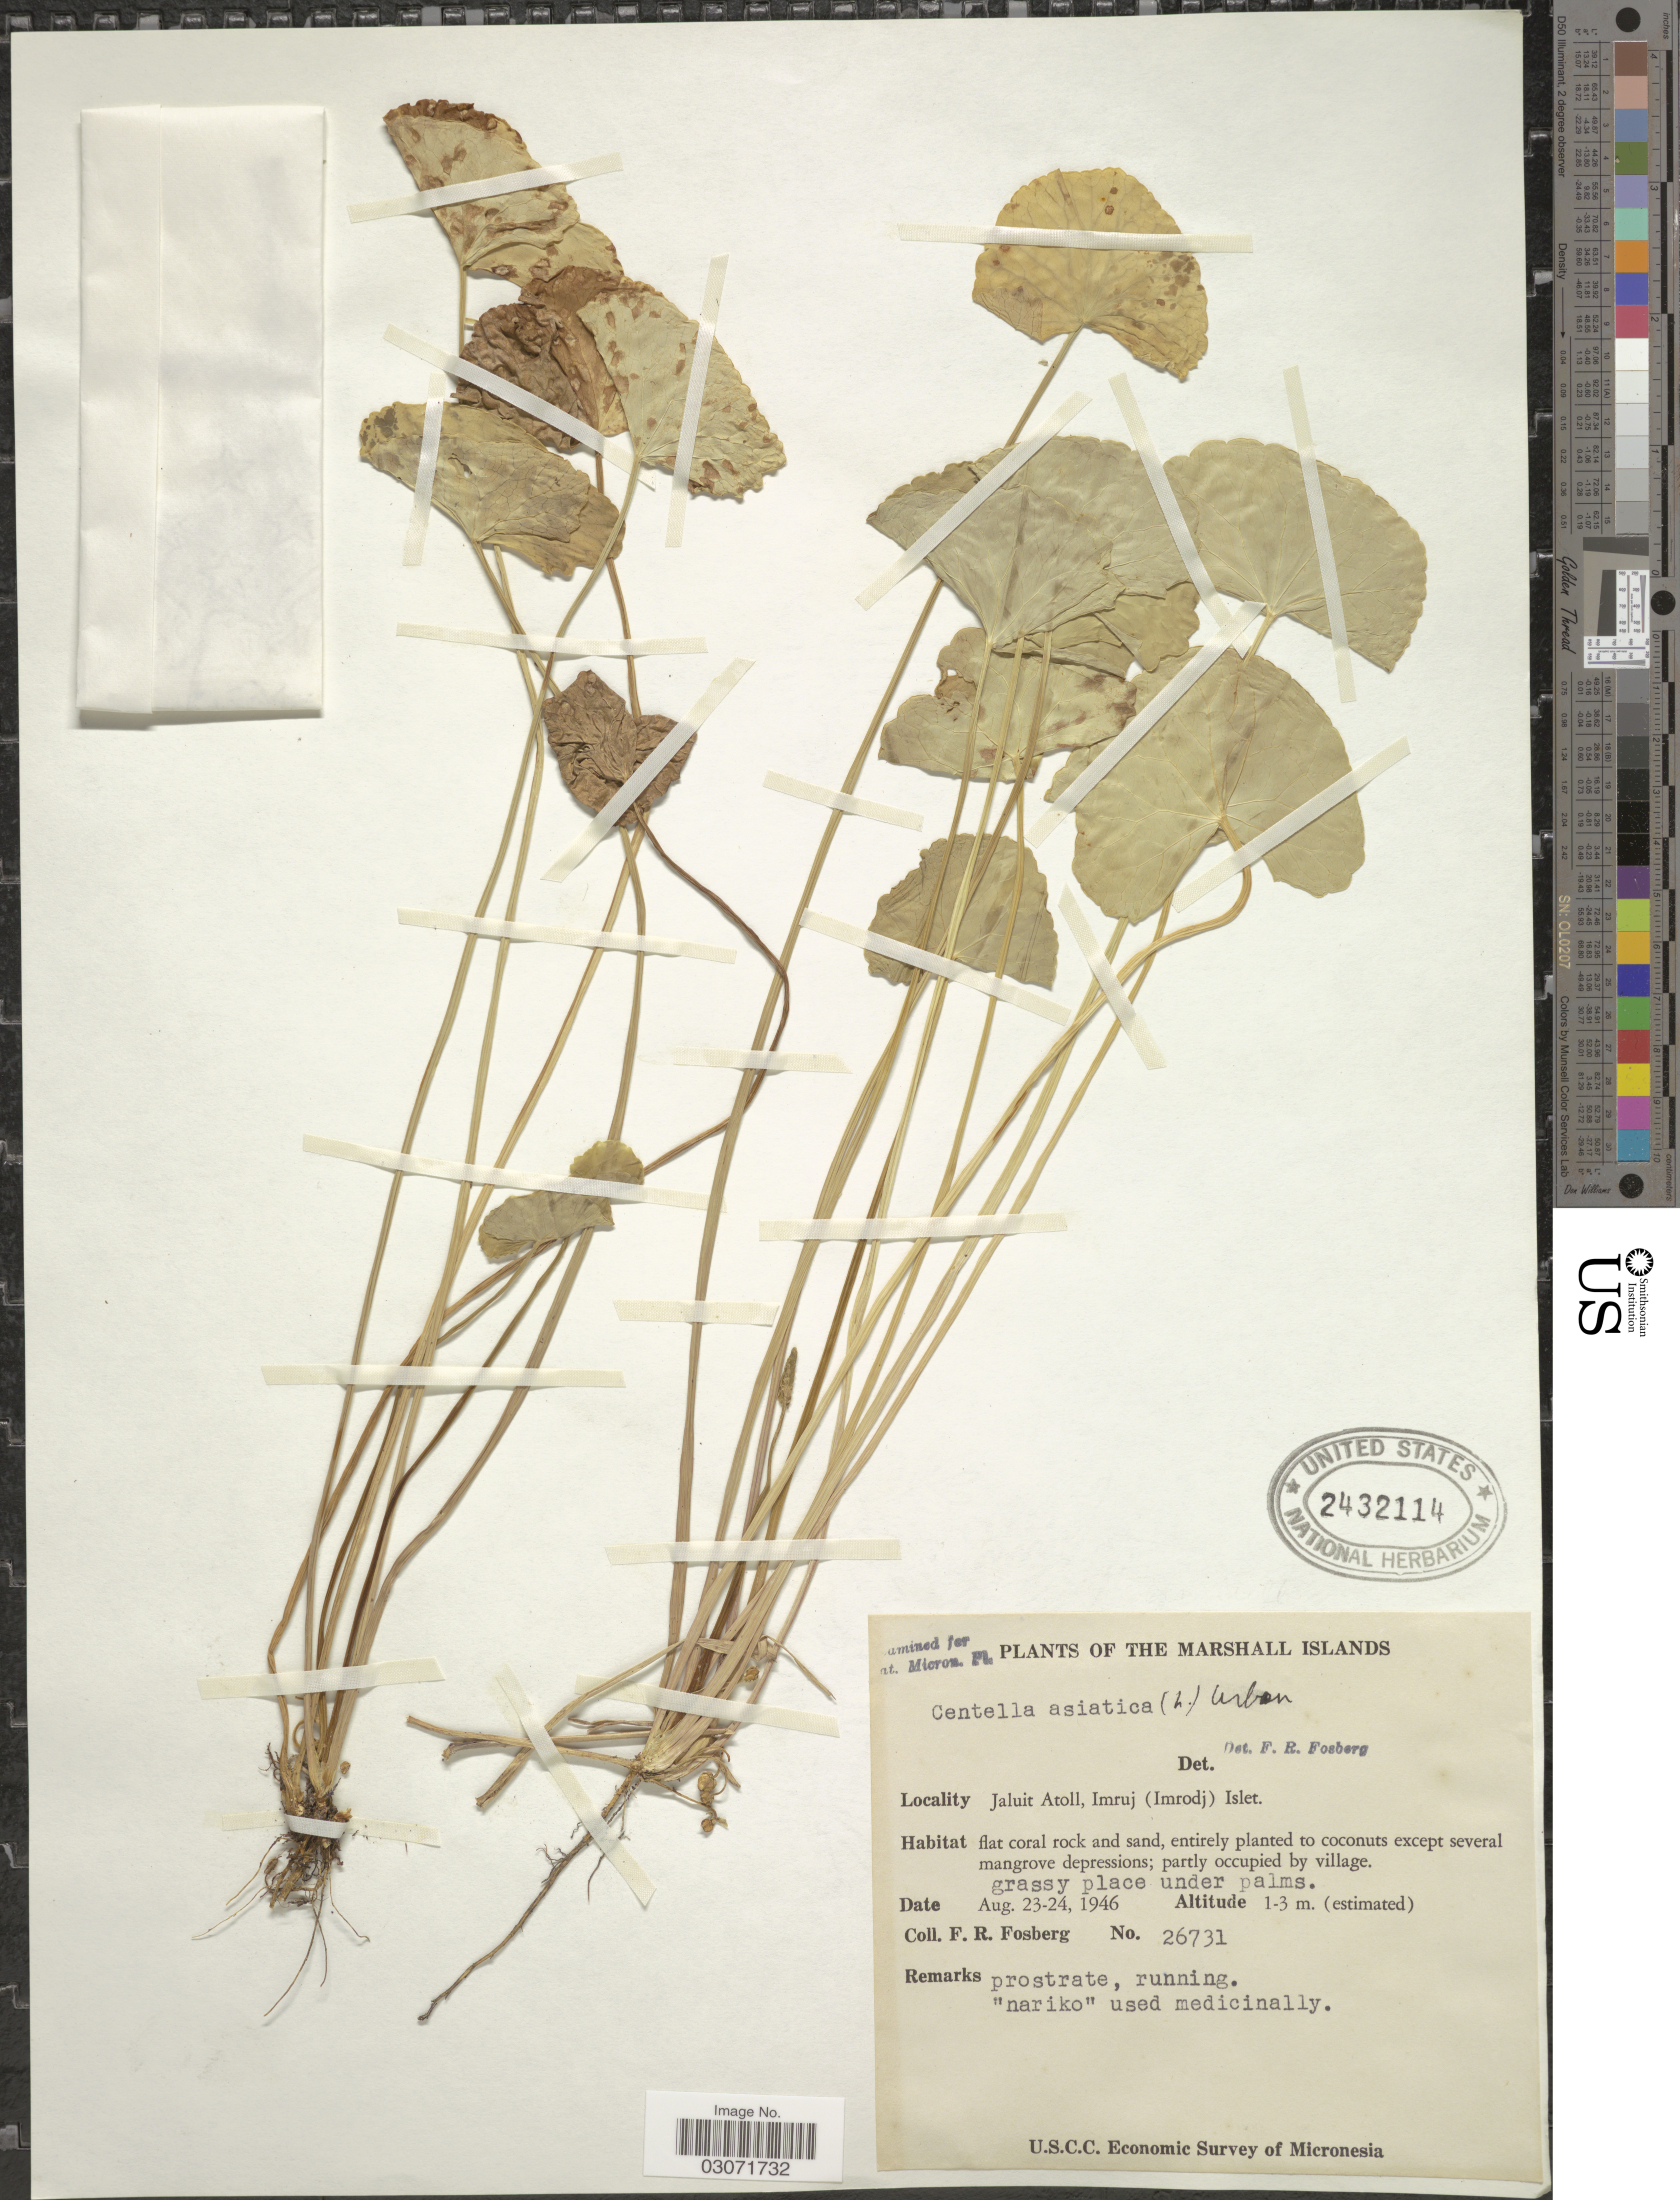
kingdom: Plantae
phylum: Tracheophyta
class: Magnoliopsida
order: Apiales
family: Apiaceae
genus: Centella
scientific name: Centella asiatica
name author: (L.) Urb.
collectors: F. R. Fosberg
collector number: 26731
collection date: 1946-08-23/1946-08-24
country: Marshall Islands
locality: Jaluit Atoll, Imruj (Imrodj) Islet.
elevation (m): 1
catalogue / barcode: US 2432114